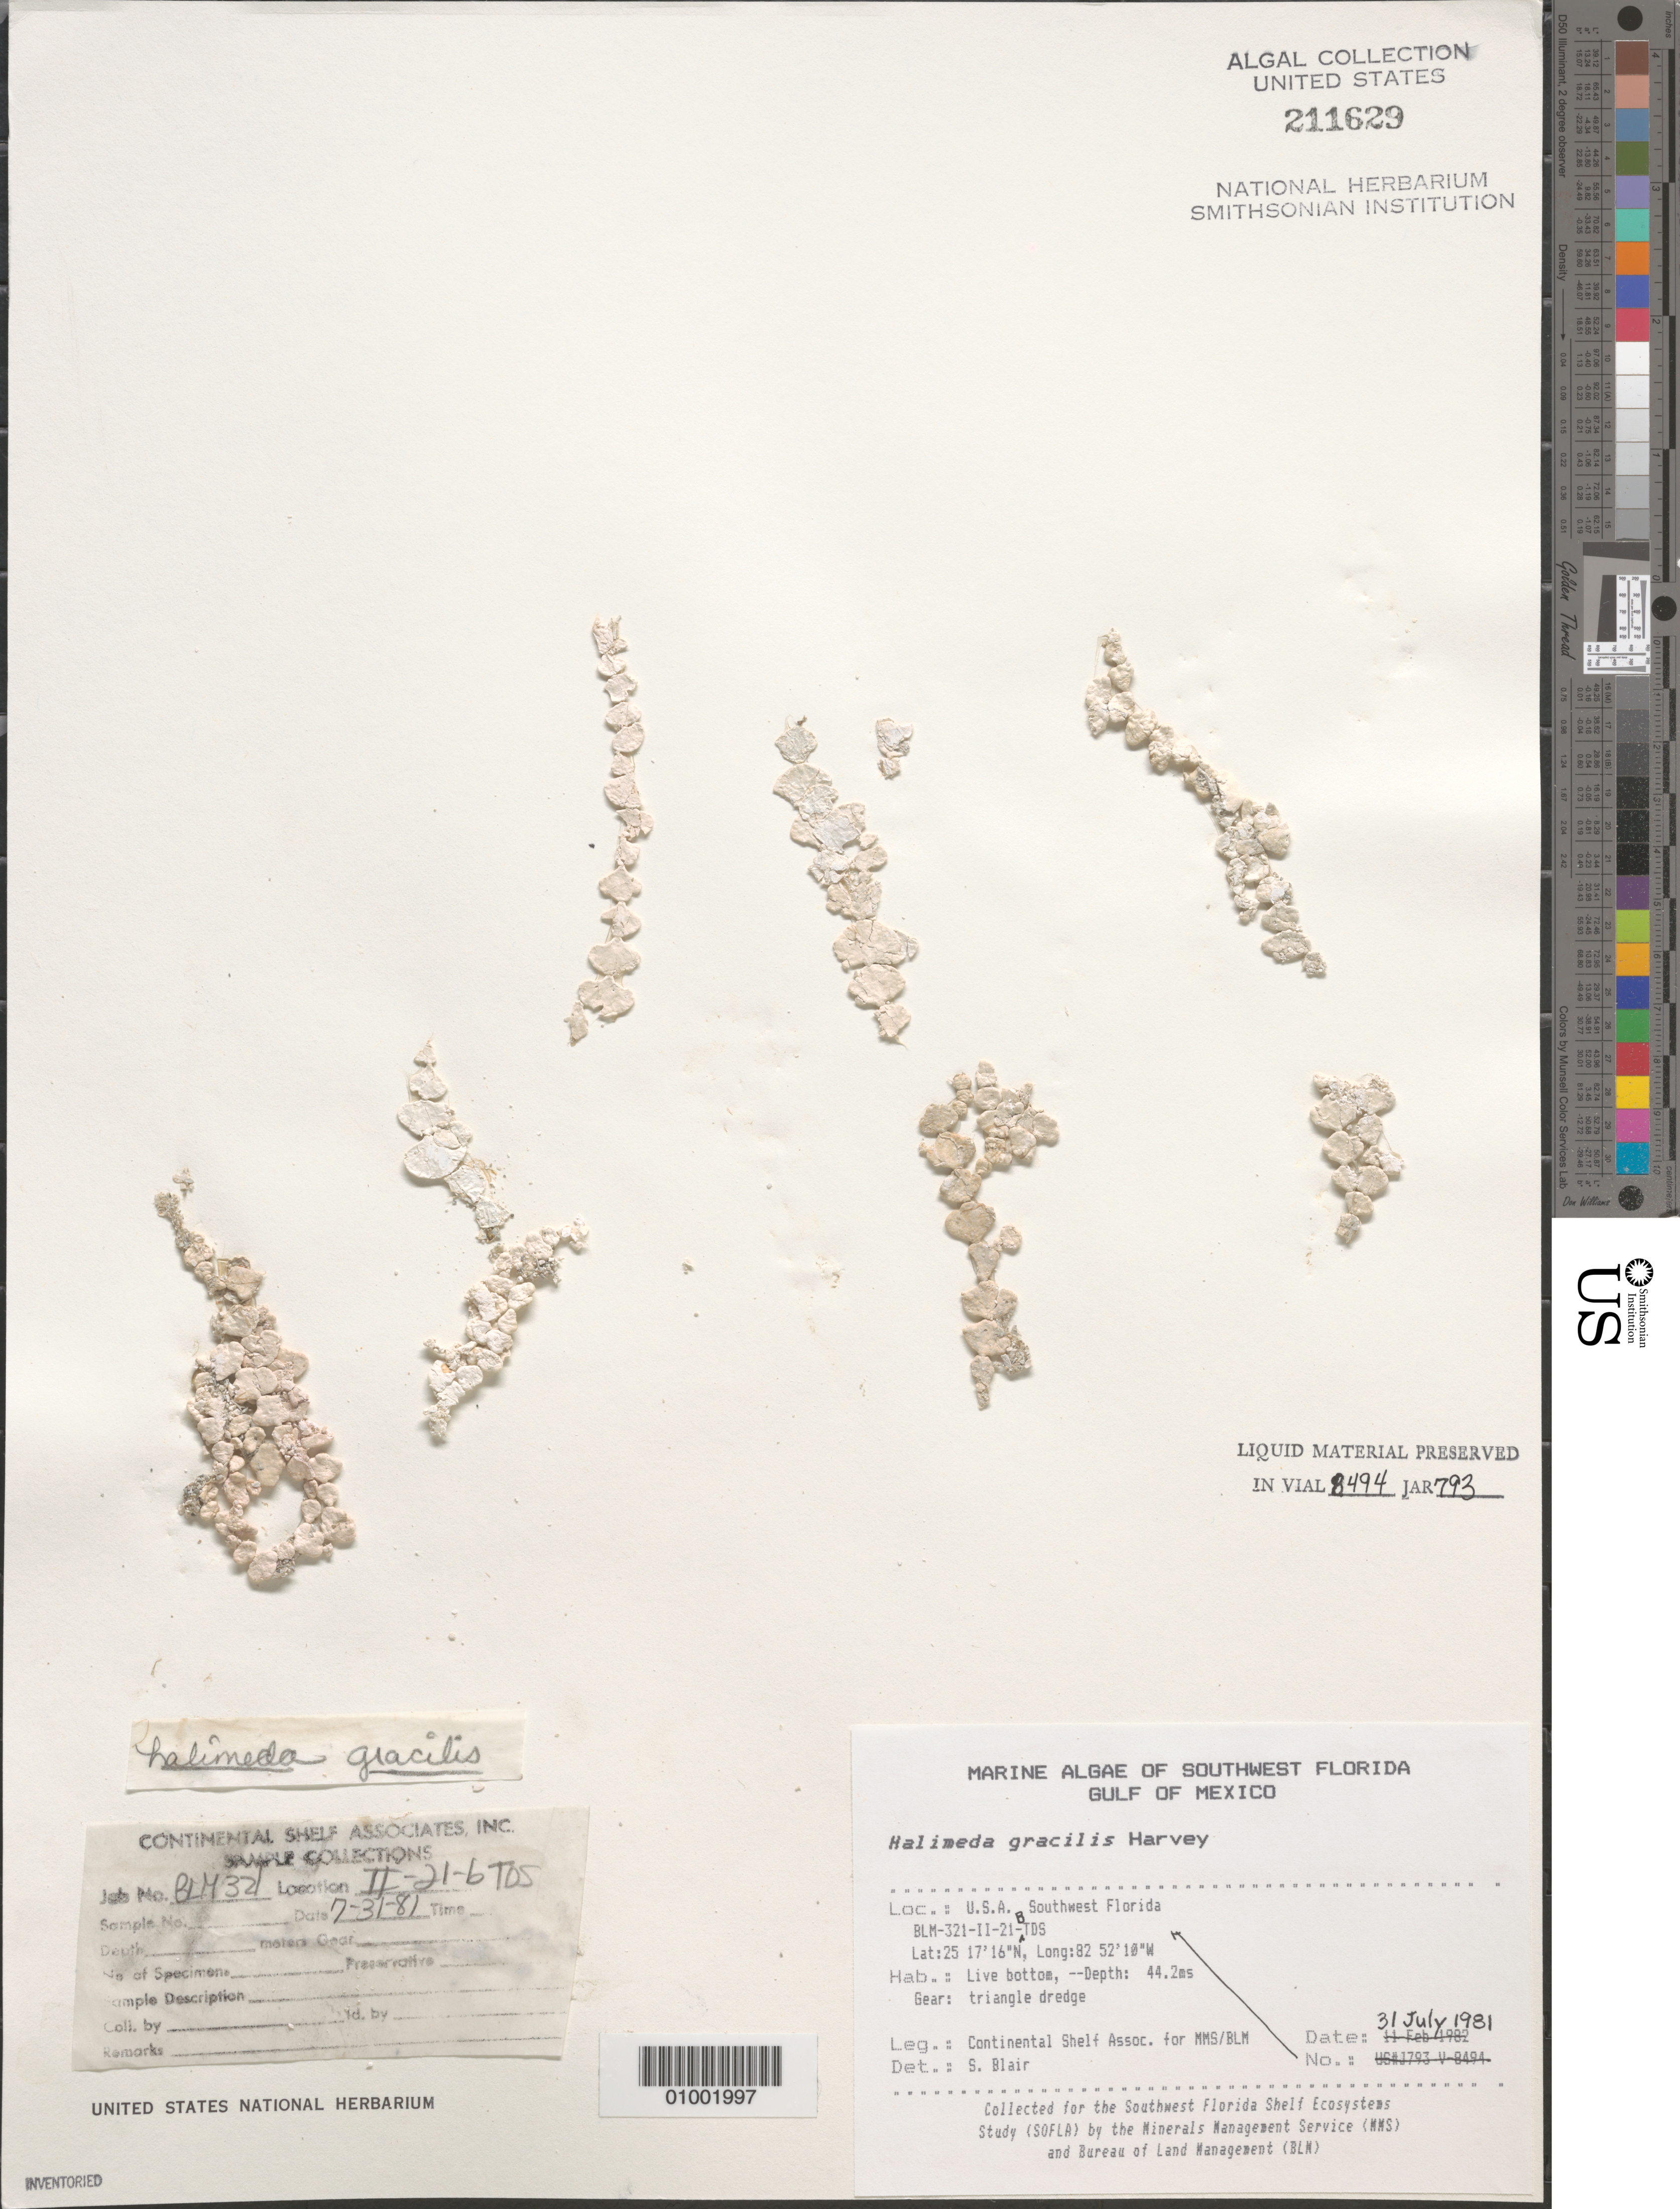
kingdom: Plantae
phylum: Chlorophyta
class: Ulvophyceae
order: Bryopsidales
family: Halimedaceae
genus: Halimeda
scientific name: Halimeda gracilis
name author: Harv. ex J. Agardh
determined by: Blair, S. M.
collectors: Continental Shelf Associates for the MMS/BLM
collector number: BLM-321-II-21-B-TDS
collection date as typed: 31 Jul 1981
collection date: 1981-07-31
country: United States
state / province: Florida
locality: Gulf of Mexico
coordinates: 25 17'16"N, 82 52'10"W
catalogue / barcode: US 211629